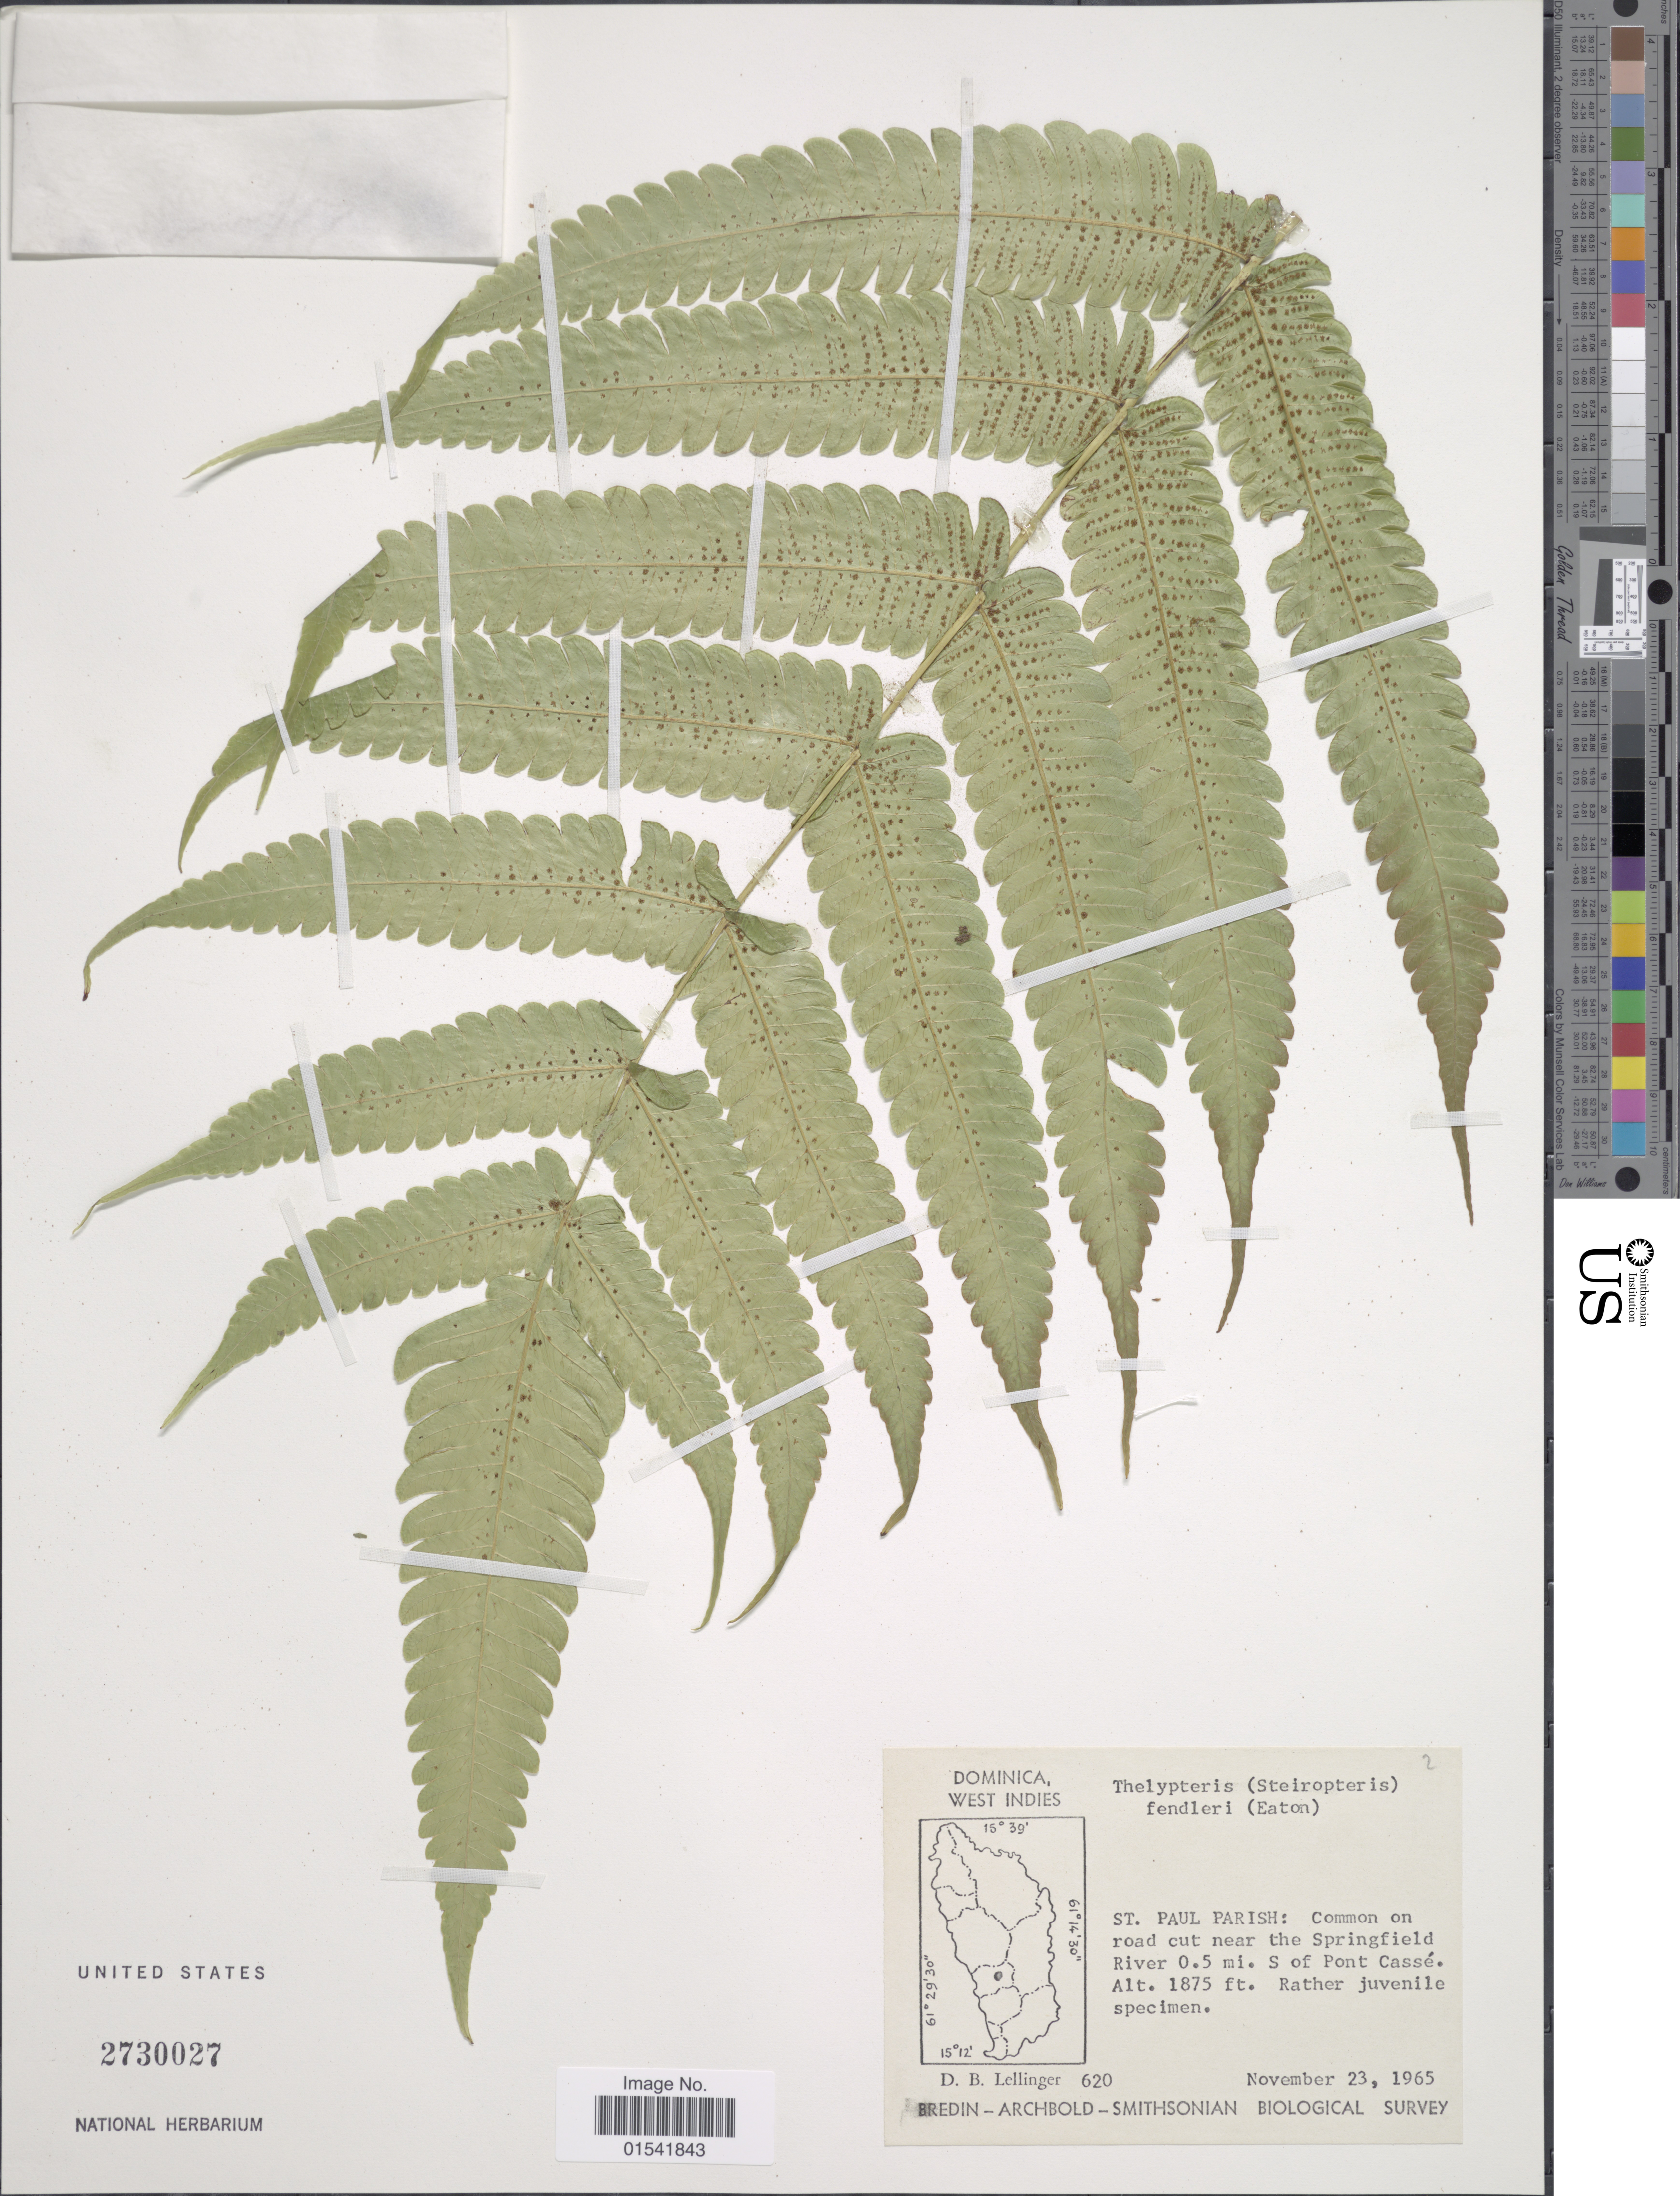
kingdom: Plantae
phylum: Tracheophyta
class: Polypodiopsida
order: Polypodiales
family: Thelypteridaceae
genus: Steiropteris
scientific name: Steiropteris fendleri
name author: (D.C. Eaton) Pic. Serm.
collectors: D. B. Lellinger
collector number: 620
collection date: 1965-11-23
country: Dominica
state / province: St. Paul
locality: West Indies, St. Paul Parish: Common on road cut near the Springfield River 0.5 mi. S of Pont Cassé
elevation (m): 572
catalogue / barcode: US 2730027